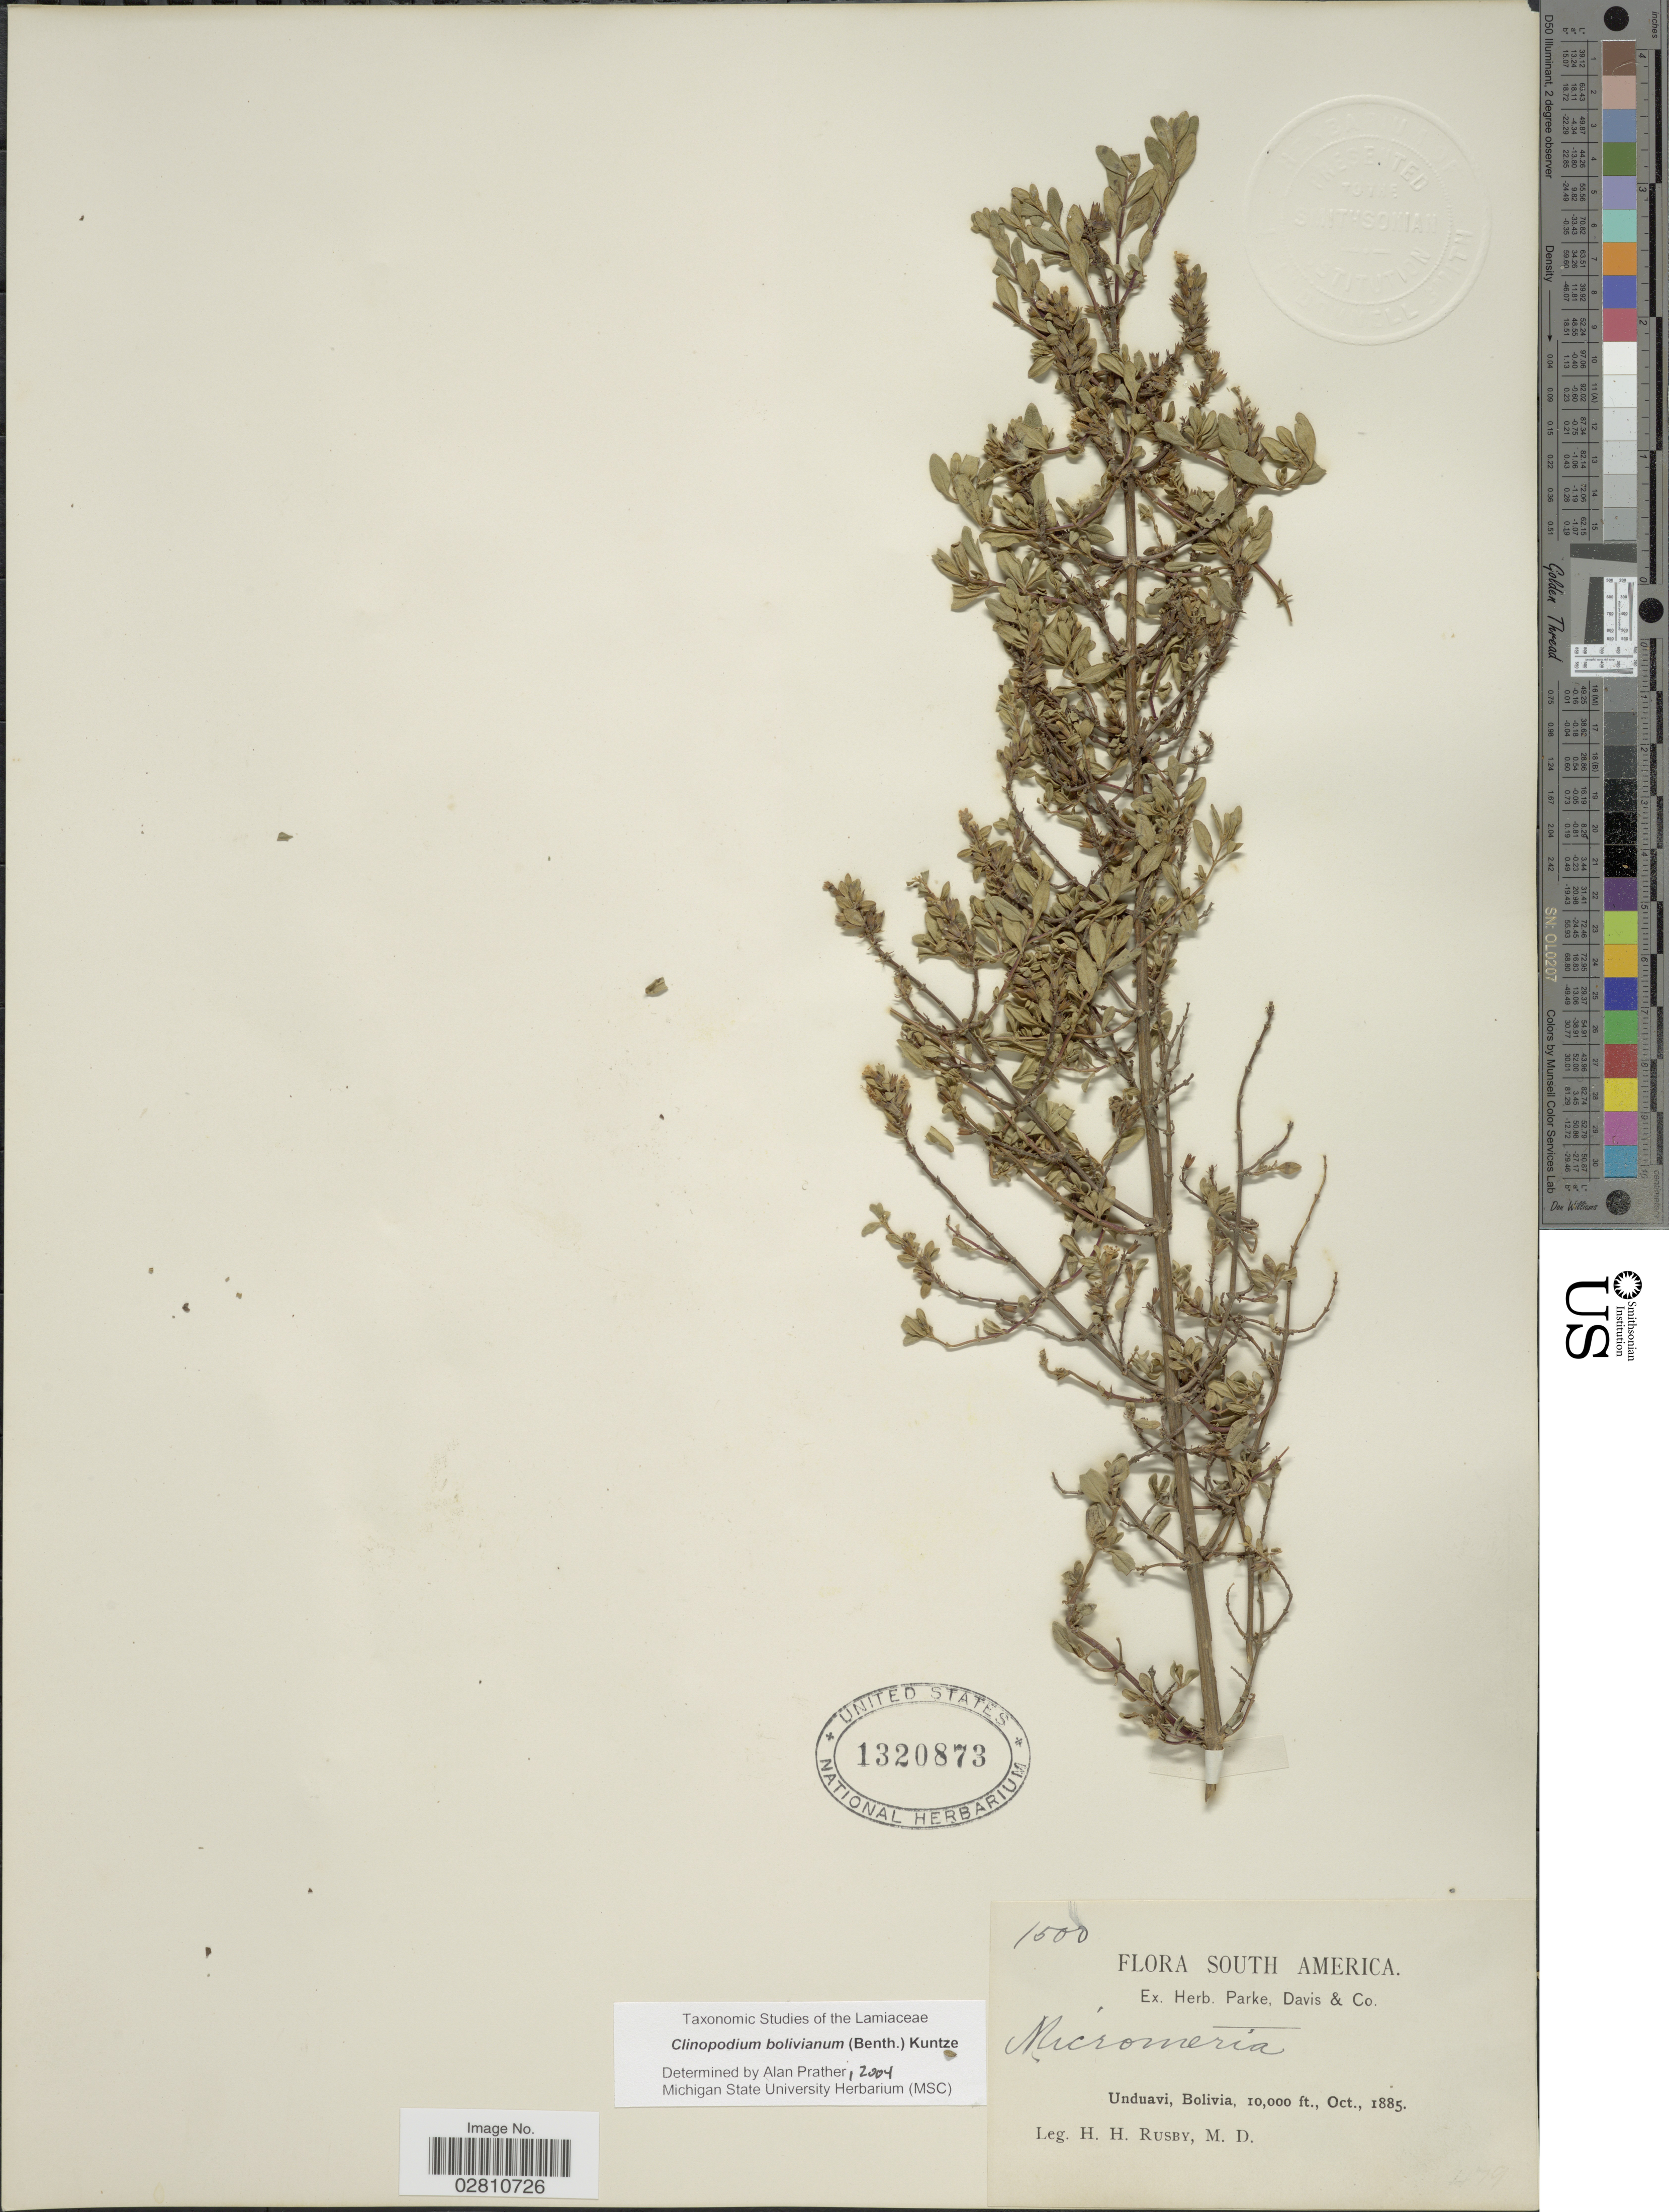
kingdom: Plantae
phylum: Tracheophyta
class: Magnoliopsida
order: Lamiales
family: Lamiaceae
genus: Clinopodium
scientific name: Clinopodium bolivianum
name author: (Benth.) Kuntze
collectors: H. H. Rusby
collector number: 1500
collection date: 1885-10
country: Bolivia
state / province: La Paz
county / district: Nor Yungas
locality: Unduavi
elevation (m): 3048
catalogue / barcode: US 1320873